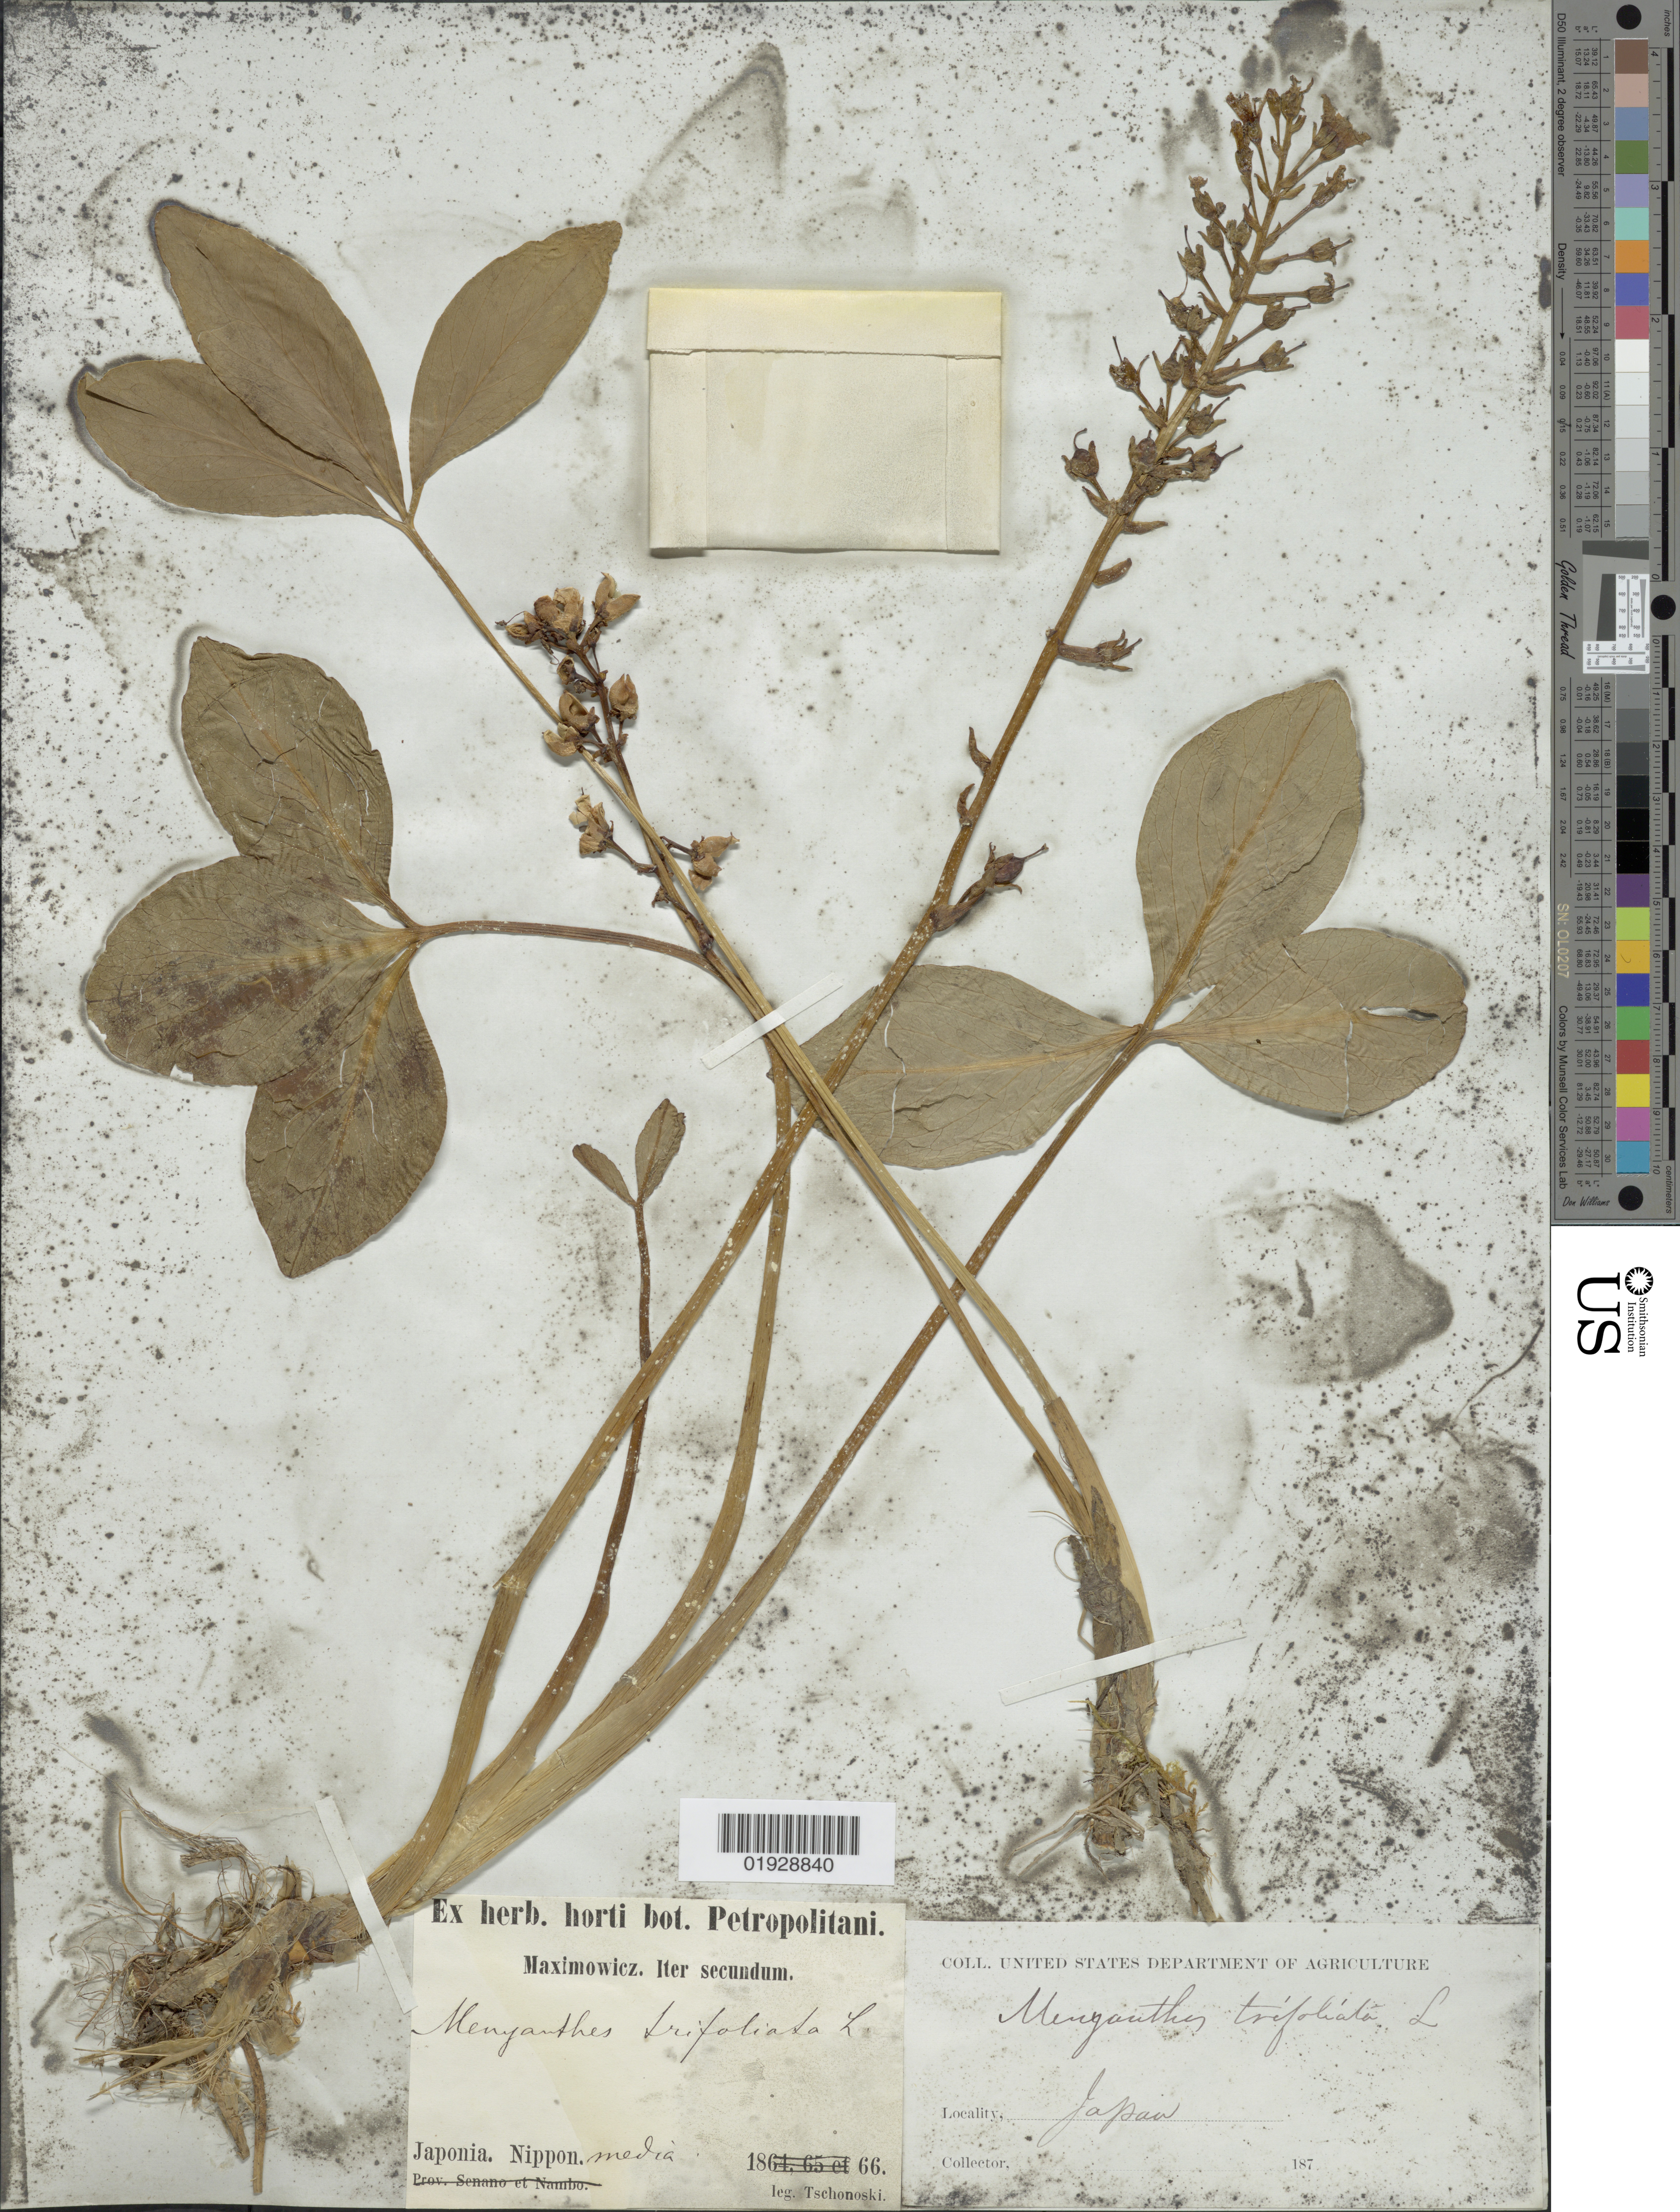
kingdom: Plantae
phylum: Tracheophyta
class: Magnoliopsida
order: Asterales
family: Menyanthaceae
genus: Menyanthes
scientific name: Menyanthes trifoliata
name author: L.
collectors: -. Tschonoski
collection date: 1866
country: Japan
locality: Japonia. Nippon. Media.